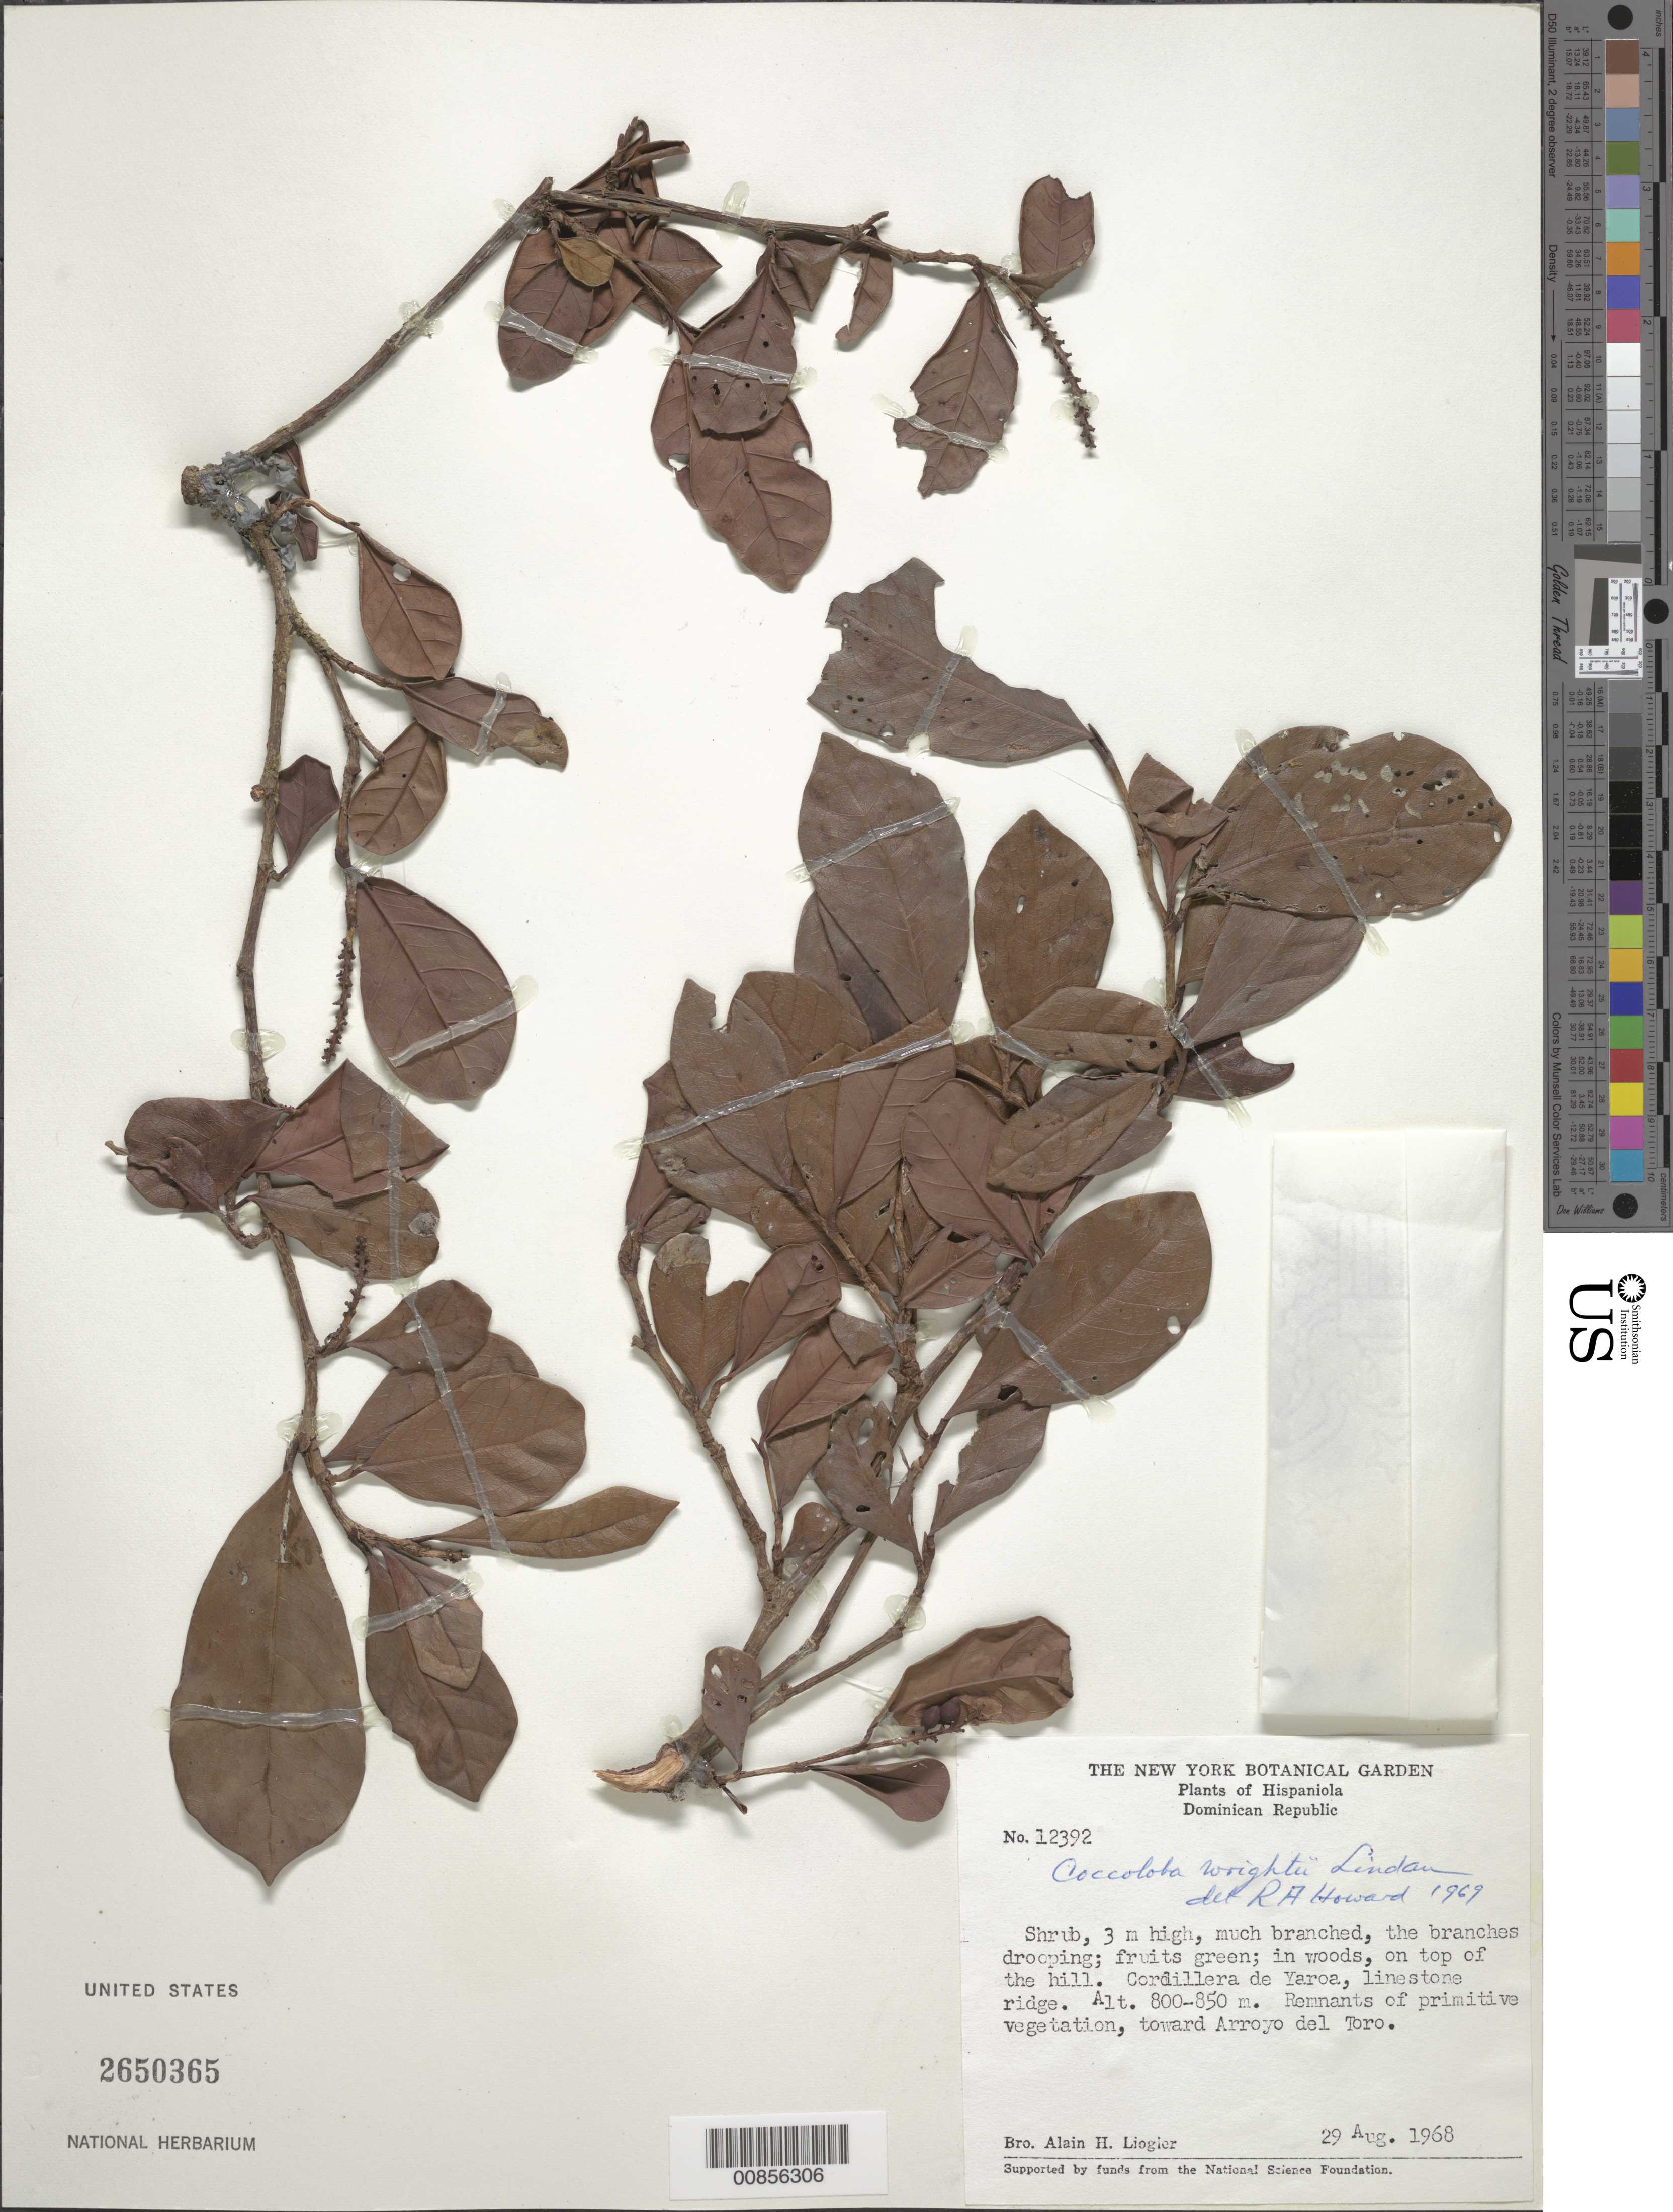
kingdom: Plantae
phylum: Tracheophyta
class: Magnoliopsida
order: Caryophyllales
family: Polygonaceae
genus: Coccoloba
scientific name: Coccoloba wrightii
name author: Lindau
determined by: Howard, R. A.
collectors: A. H. Liogier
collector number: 12392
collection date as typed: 29 Aug 1968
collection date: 1968-08-29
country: Dominican Republic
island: Hispaniola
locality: Cordillera de Yaroa, limestone ridge, towards Arroyo del Toro.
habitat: In woods, on top of the hill. Remnants of primitive vegetation.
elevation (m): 800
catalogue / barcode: US 2650365